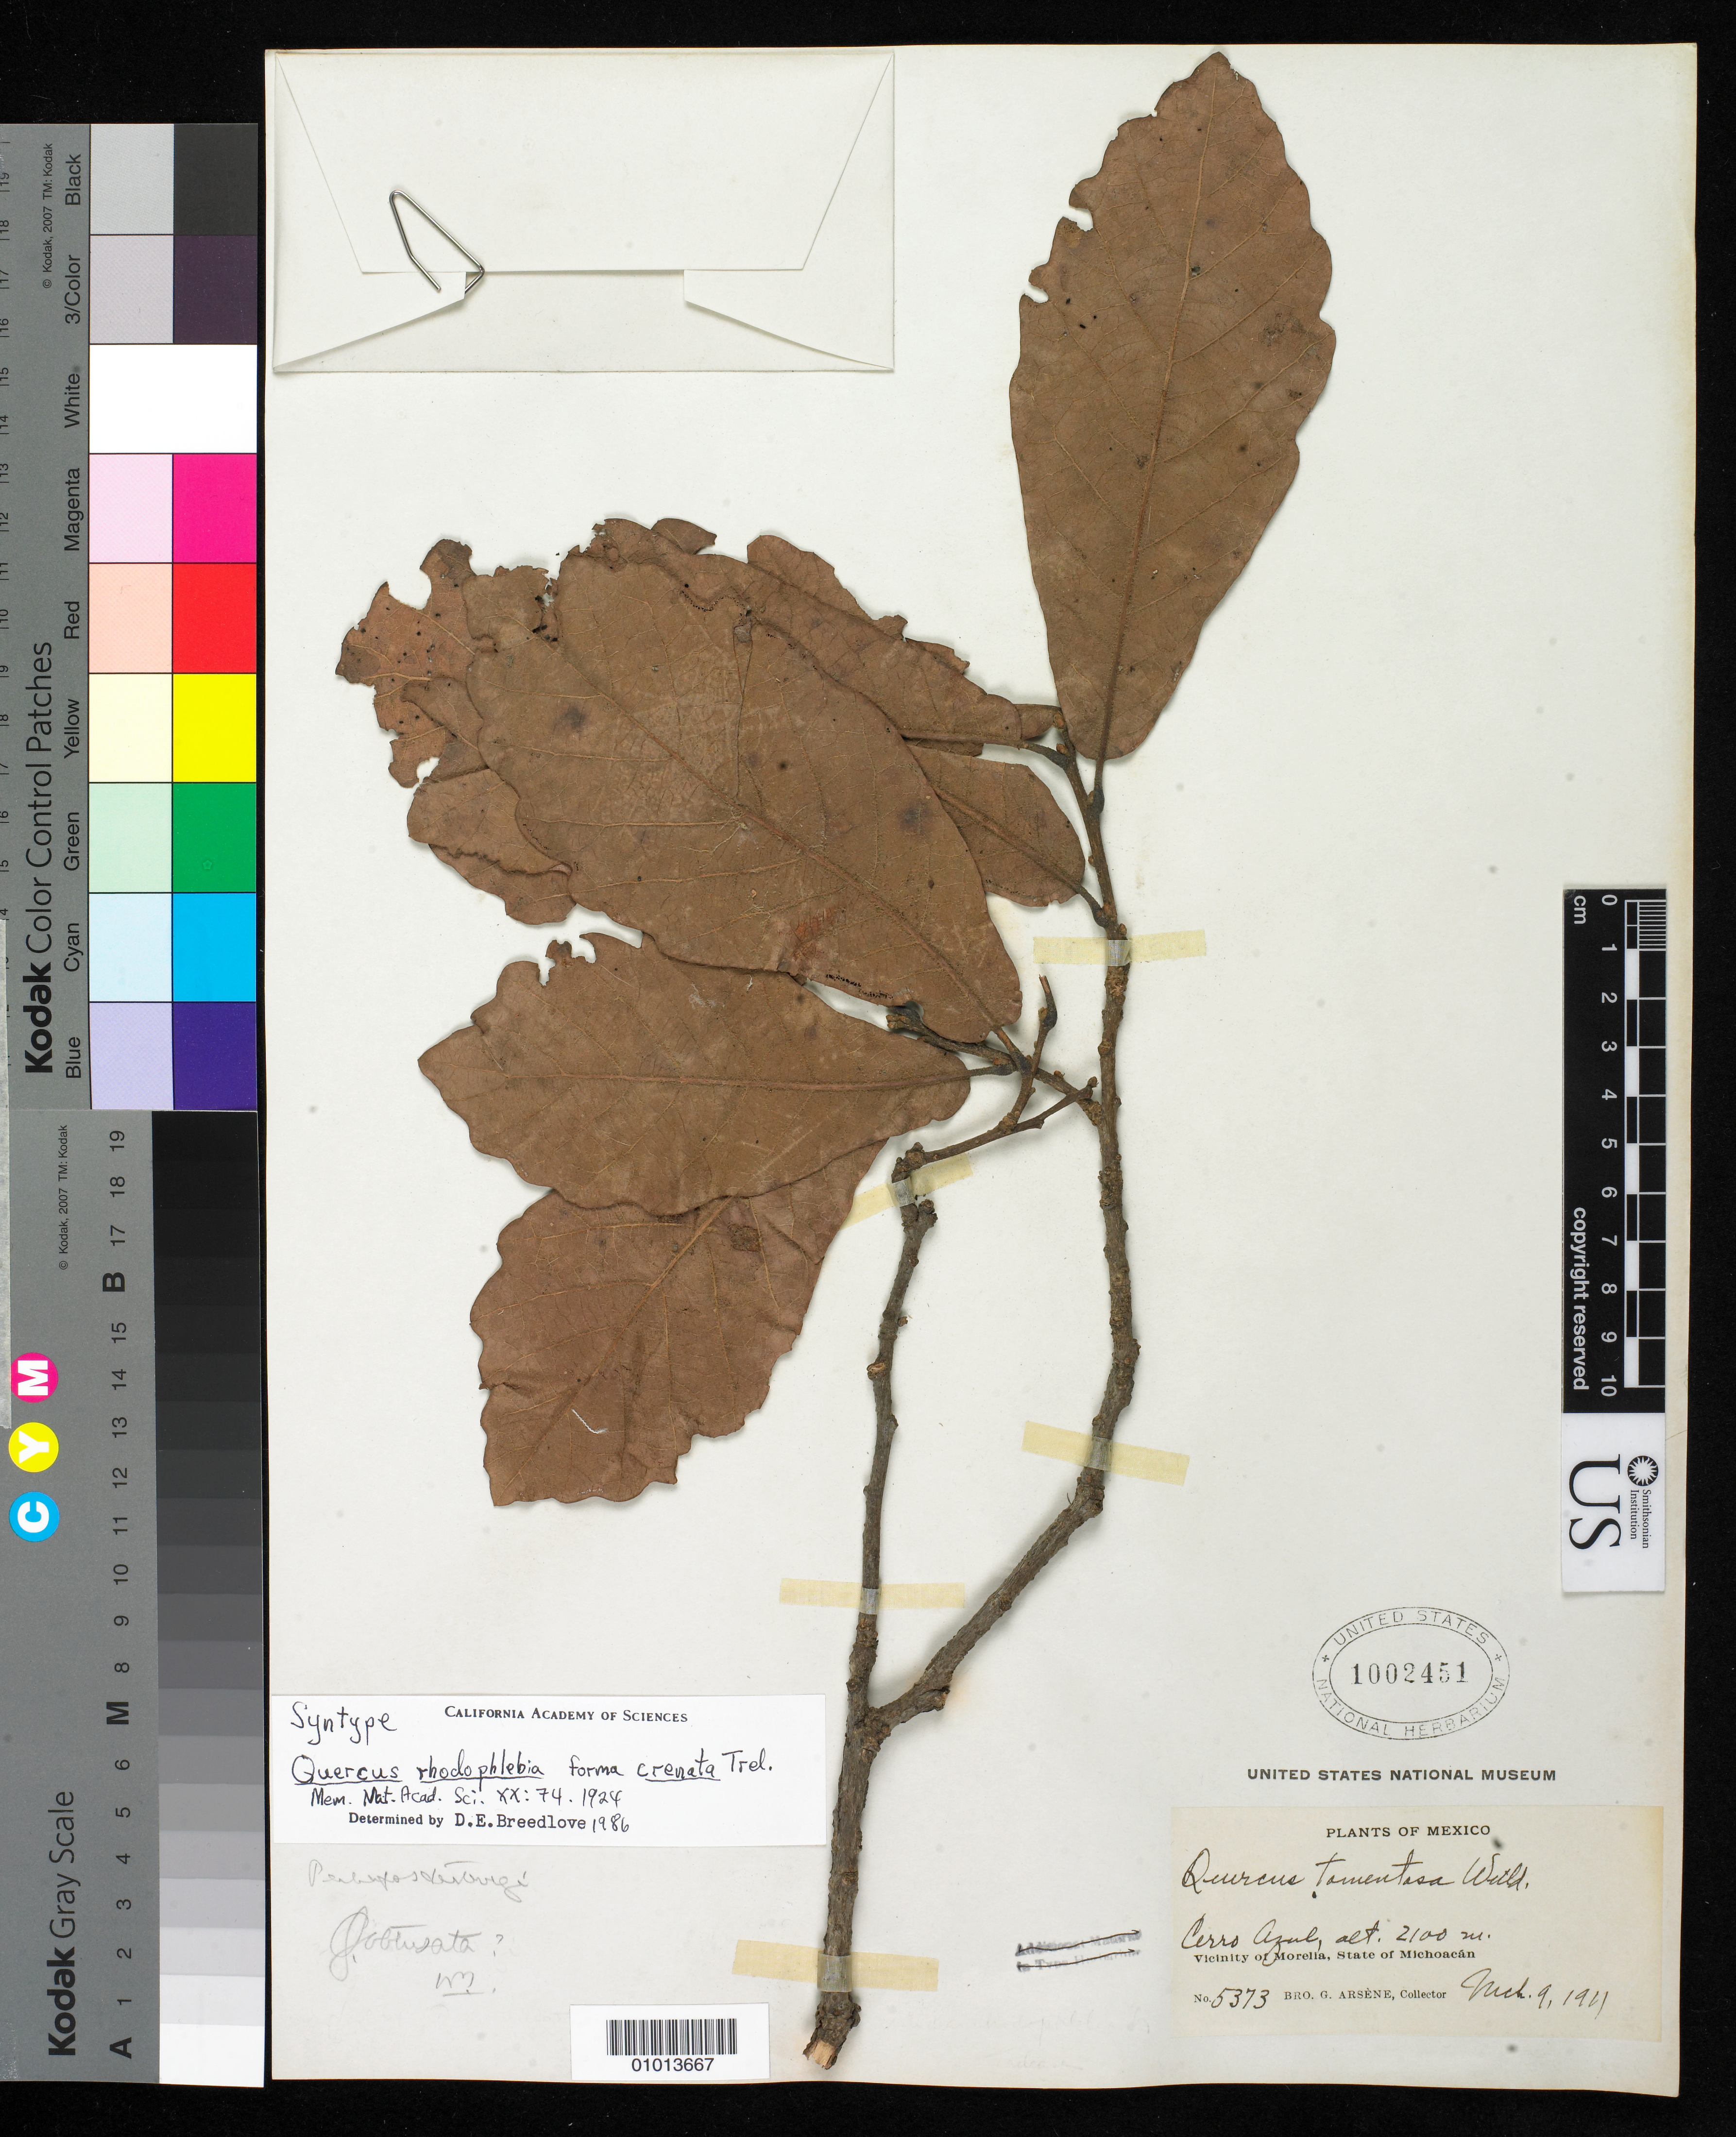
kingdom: Plantae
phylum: Tracheophyta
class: Magnoliopsida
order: Fagales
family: Fagaceae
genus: Quercus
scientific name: Quercus rhodophlebia f. crenata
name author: Trel.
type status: Syntype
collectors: Bro. G. Arsène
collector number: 5373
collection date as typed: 09 Mar 1911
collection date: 1911-03-09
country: Mexico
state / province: Michoacán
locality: Cerro Azul, vicinity of Morella.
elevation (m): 2100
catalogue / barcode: US 1002451